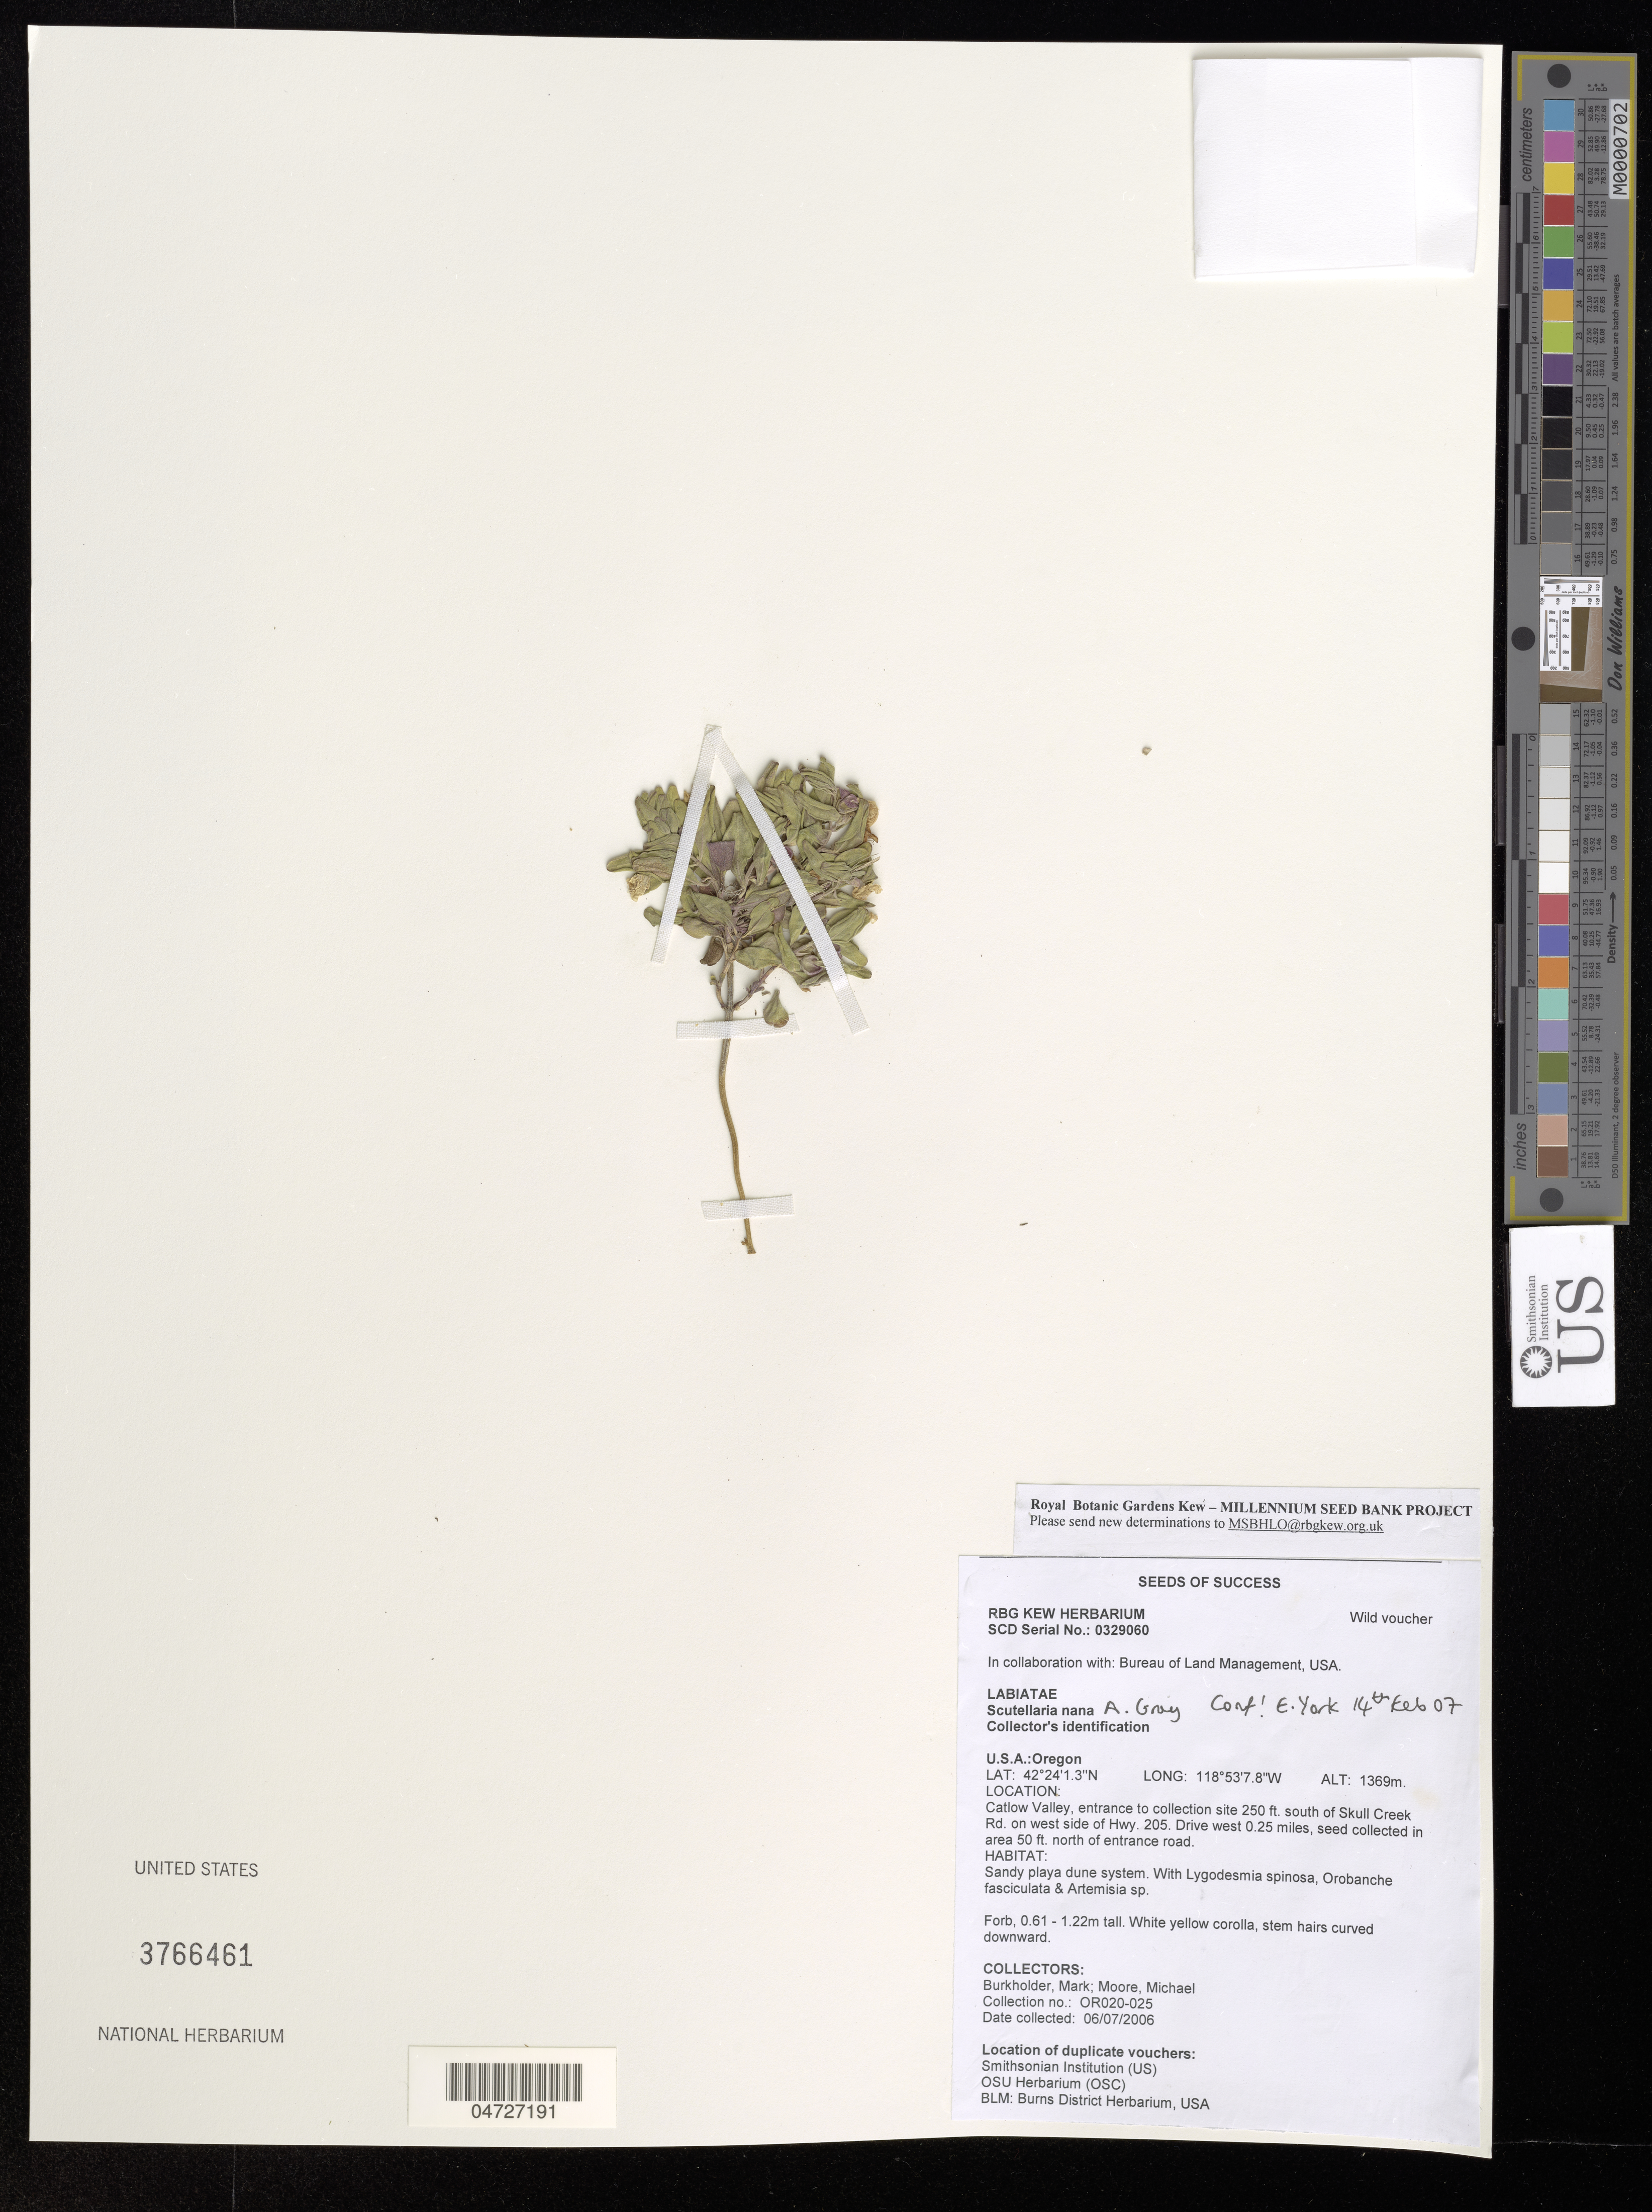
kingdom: Plantae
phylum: Tracheophyta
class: Magnoliopsida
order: Lamiales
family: Lamiaceae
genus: Scutellaria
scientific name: Scutellaria nana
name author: A. Gray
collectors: M. Burkholder & M. Moore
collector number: OR020-025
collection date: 2006-07-06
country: United States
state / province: Oregon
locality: Catlow Valley, entrance to collection site 250 ft. south of Skull Creek Rd. on west side of Hwy. 205. Drive west 0.25 miles, seed collected in area 50 ft. north of entrance road.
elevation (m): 1369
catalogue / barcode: US 3766461